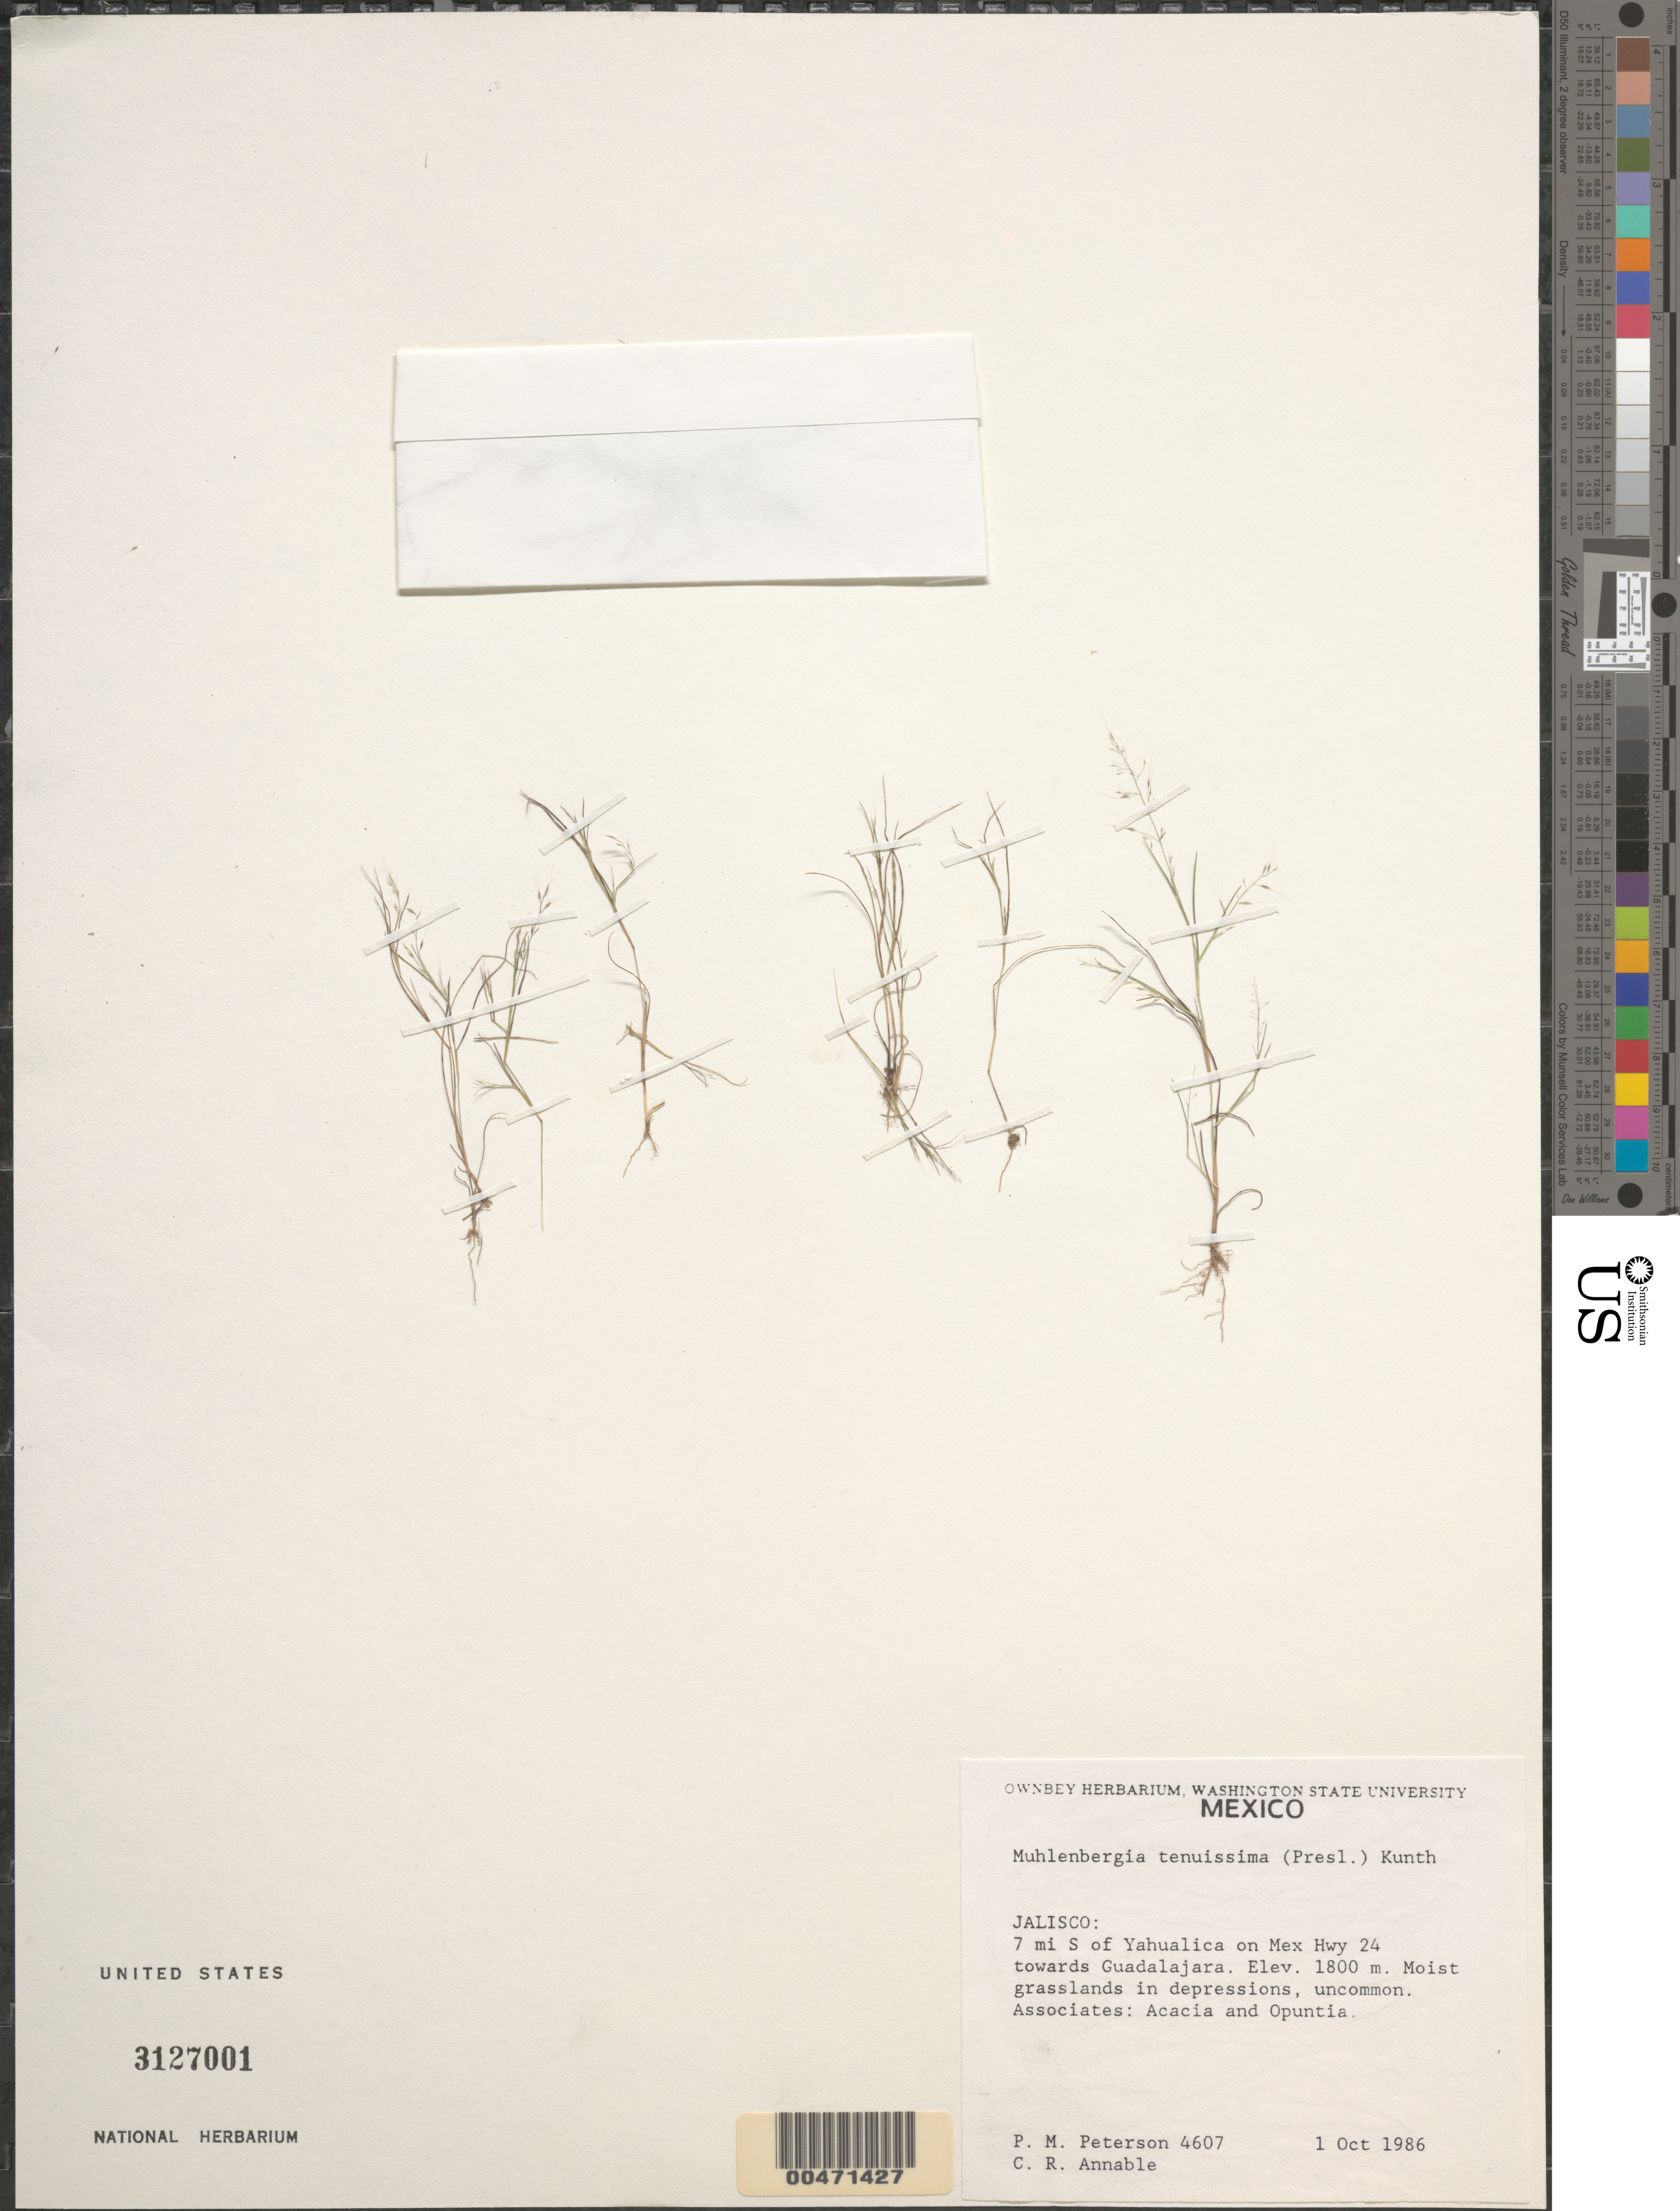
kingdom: Plantae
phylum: Tracheophyta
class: Liliopsida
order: Poales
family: Poaceae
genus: Muhlenbergia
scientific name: Muhlenbergia tenuissima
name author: (J. Presl) Kunth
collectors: P. M. Peterson & C. R. Annable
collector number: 04607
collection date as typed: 01 Oct 1986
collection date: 1986-10-01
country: Mexico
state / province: Jalisco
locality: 7.0 miles S of Yahualica on Mex 24 towards Guadalajara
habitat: Moist grassland in depressions. Associated with Acacia and Opuntia.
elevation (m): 1800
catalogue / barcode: US 3127001